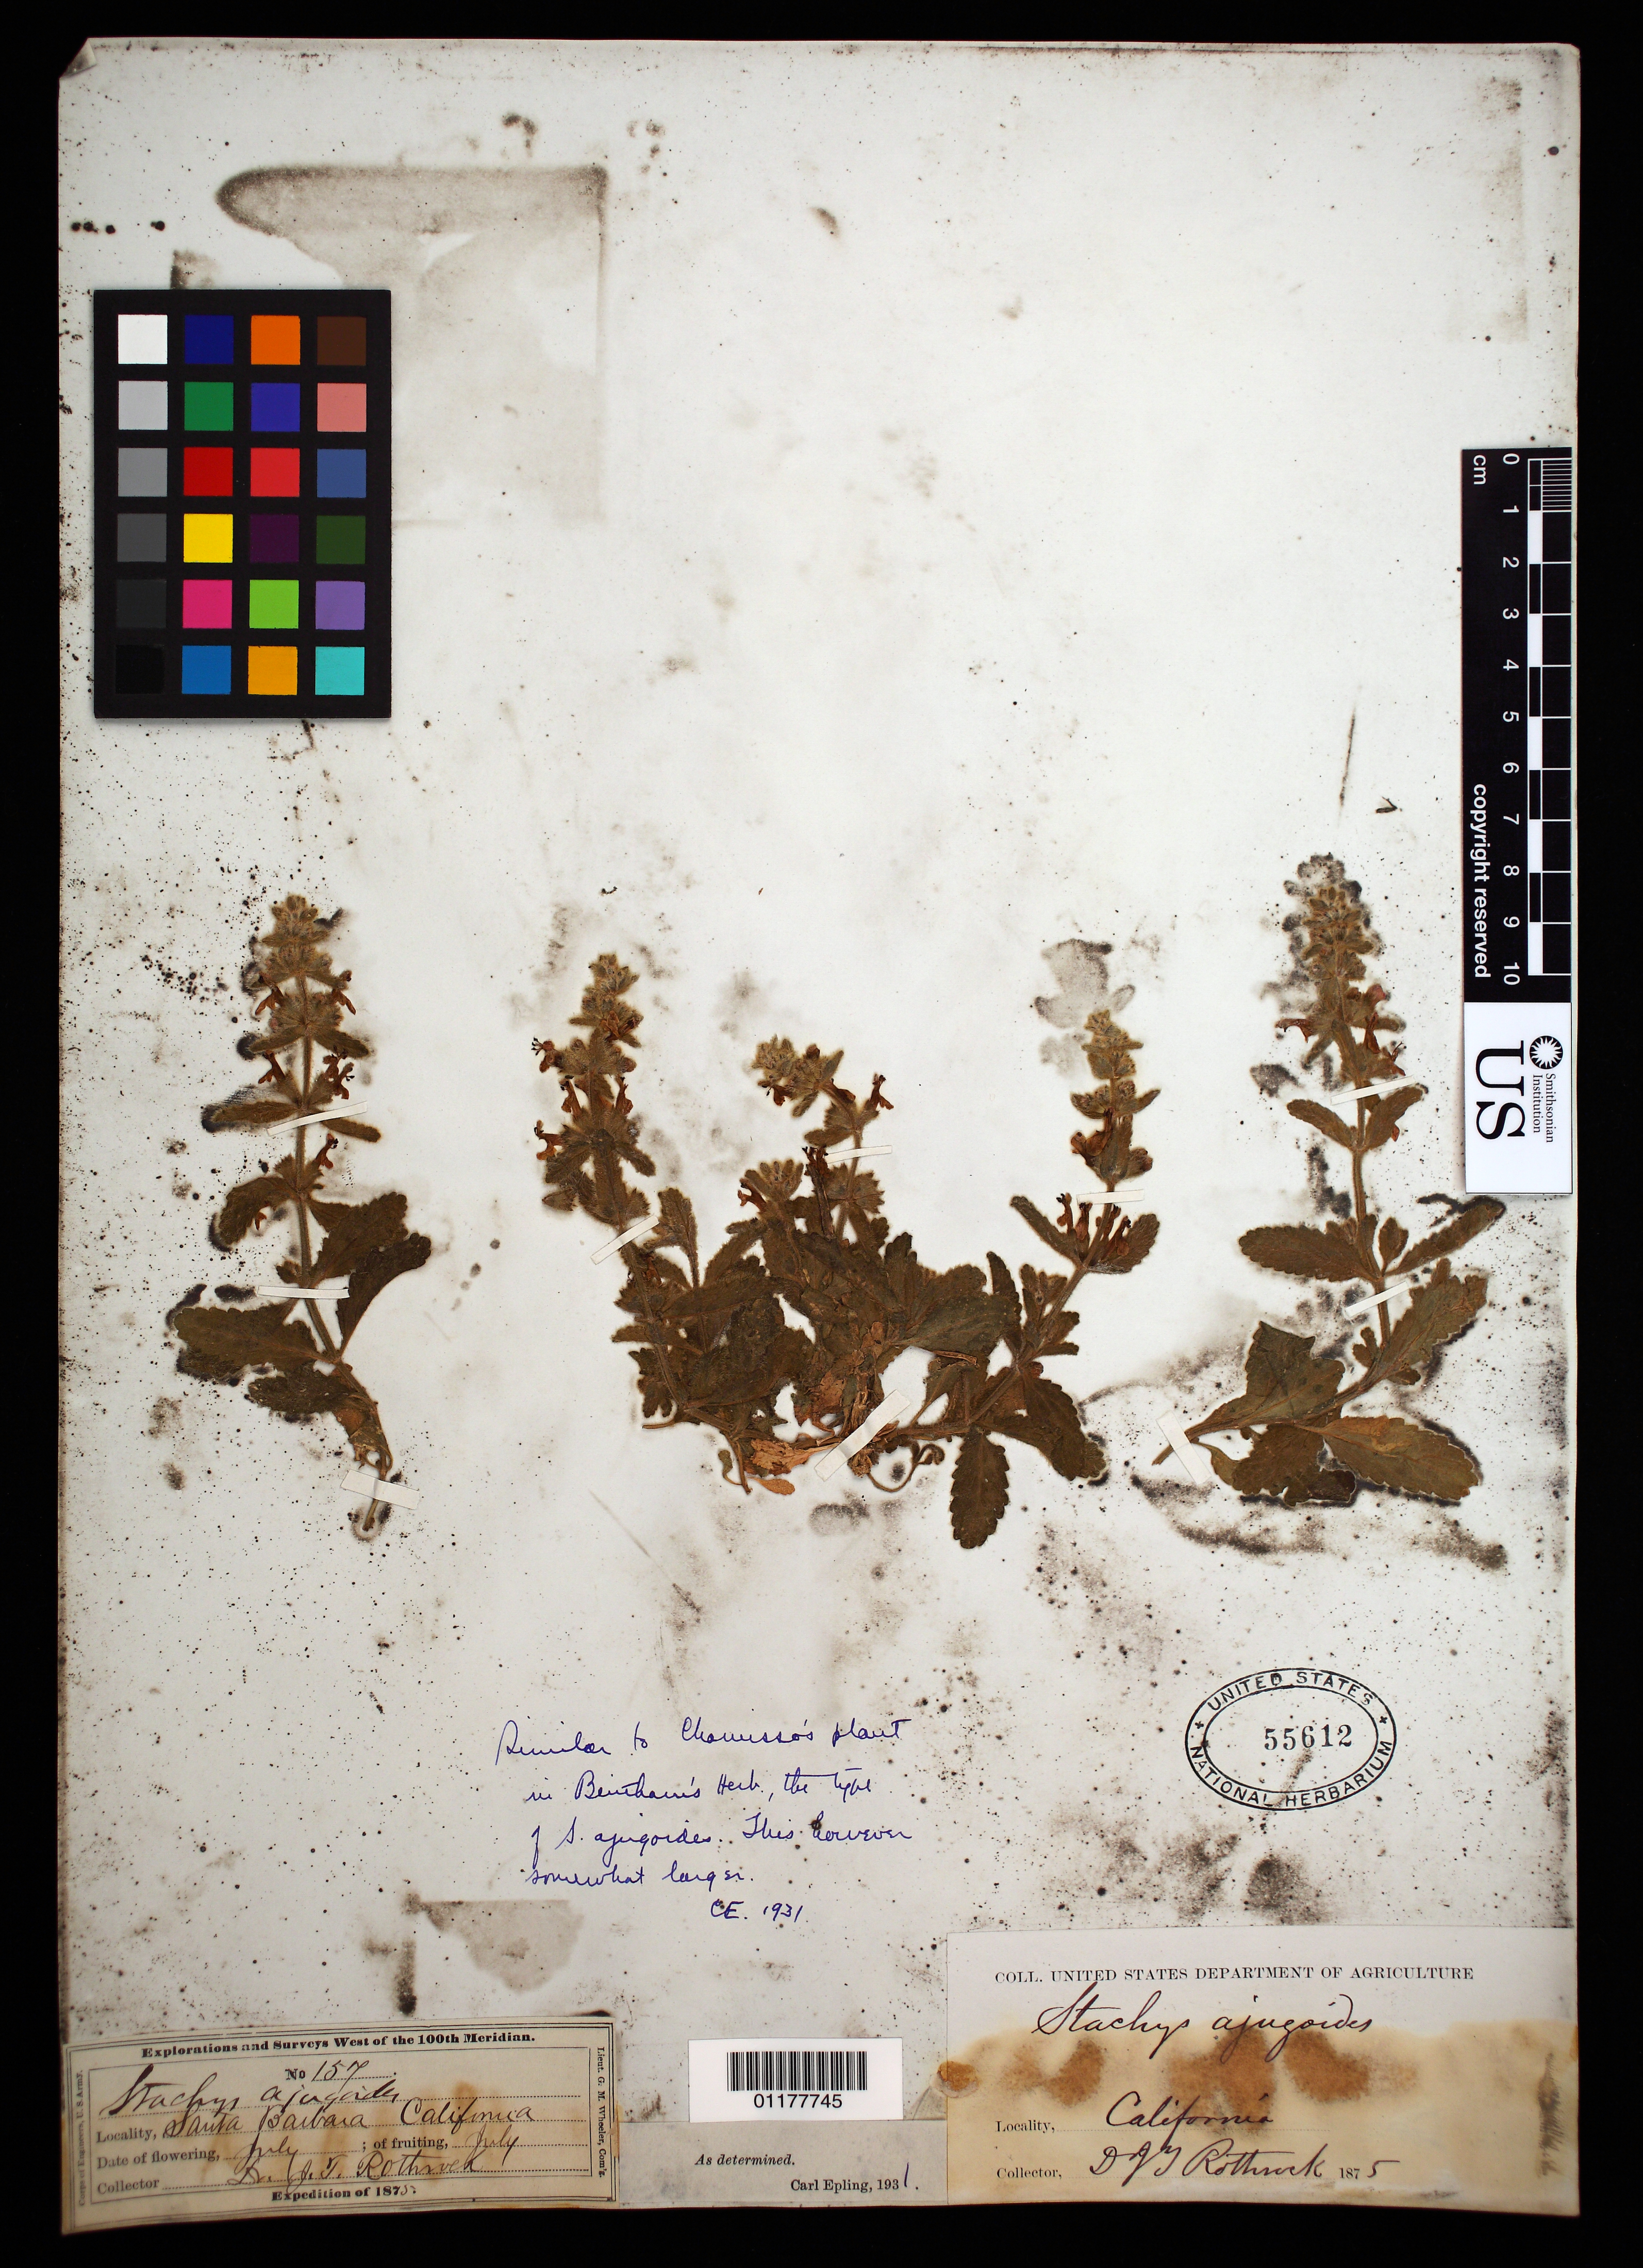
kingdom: Plantae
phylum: Tracheophyta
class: Magnoliopsida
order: Lamiales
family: Lamiaceae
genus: Stachys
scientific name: Stachys ajugoides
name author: Benth.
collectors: J. T. Rothrock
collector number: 157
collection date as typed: Jul 1875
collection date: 1875-07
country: United States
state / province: California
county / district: Santa Barbara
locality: Santa Barbara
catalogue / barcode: US 55612